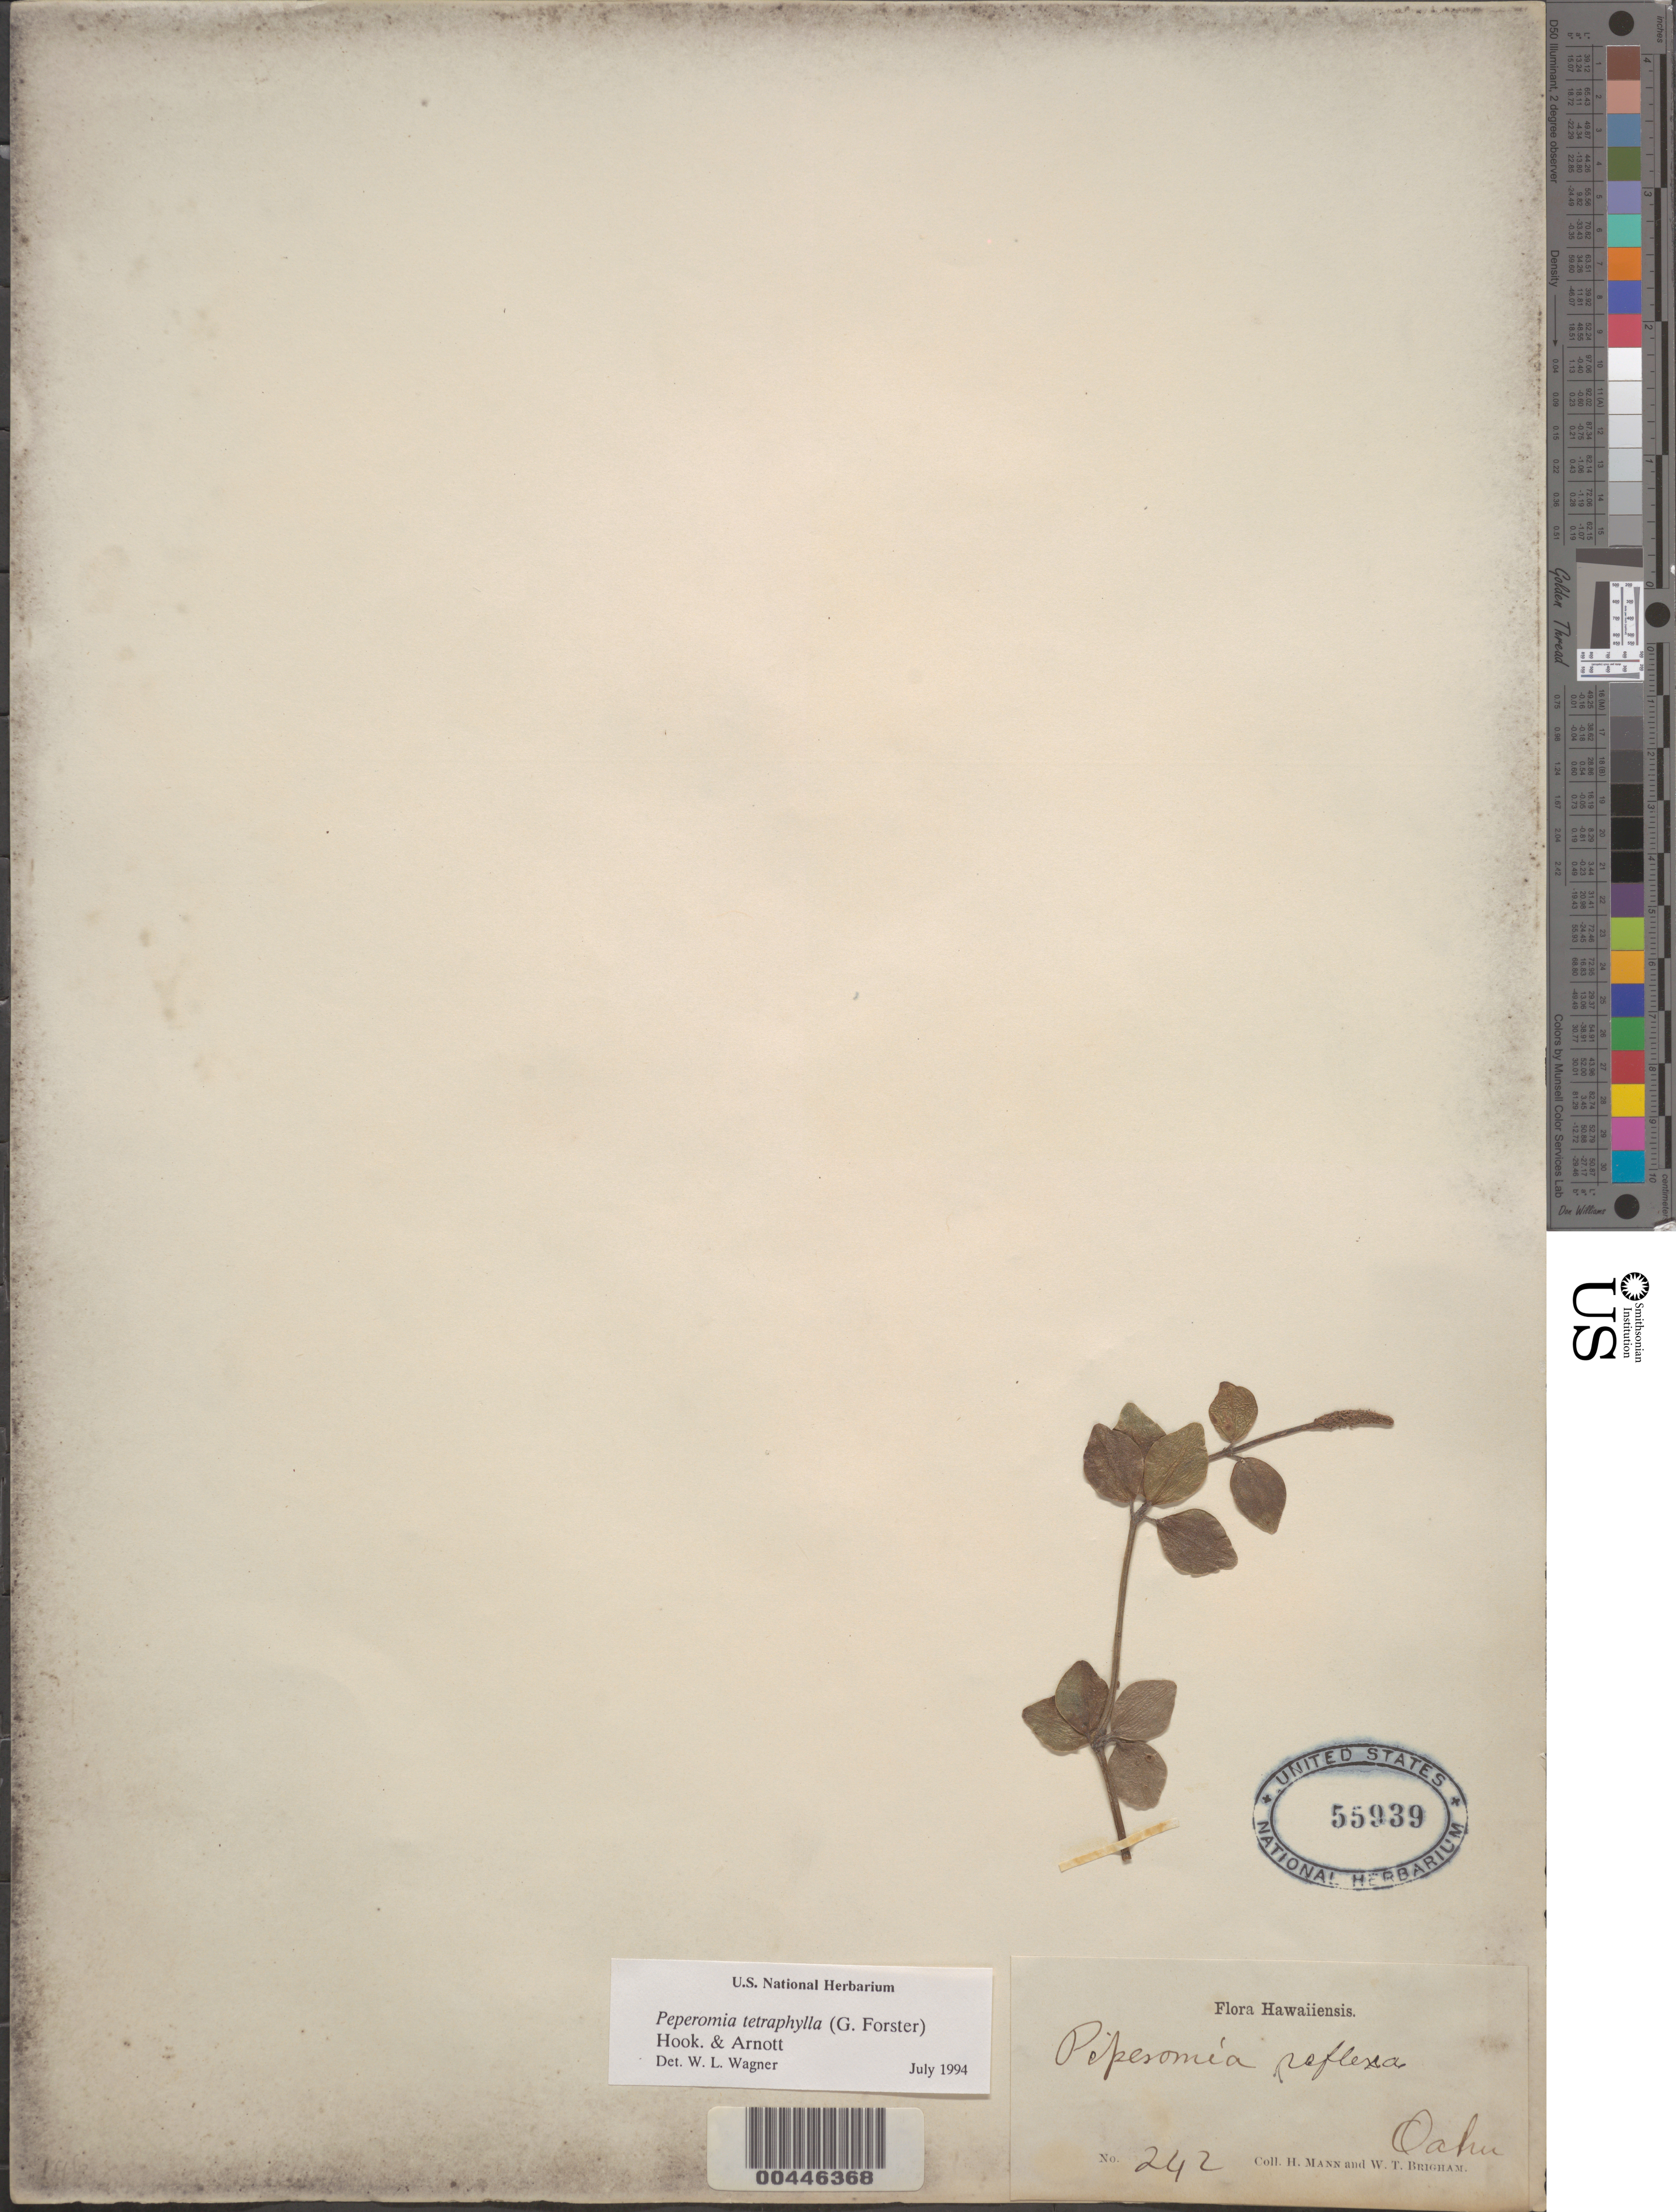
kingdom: Plantae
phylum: Tracheophyta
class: Magnoliopsida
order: Piperales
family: Piperaceae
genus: Peperomia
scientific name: Peperomia trichopus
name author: Trel. in J.F. Macbr.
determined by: Wagner, W. L., (BOT), Smithsonian Institution - National Museum of Natural History (UNITED STATES)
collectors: H. Mann & W. T. Brigham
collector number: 242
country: United States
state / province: Hawaii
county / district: Honolulu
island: Oahu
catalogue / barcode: US 55939